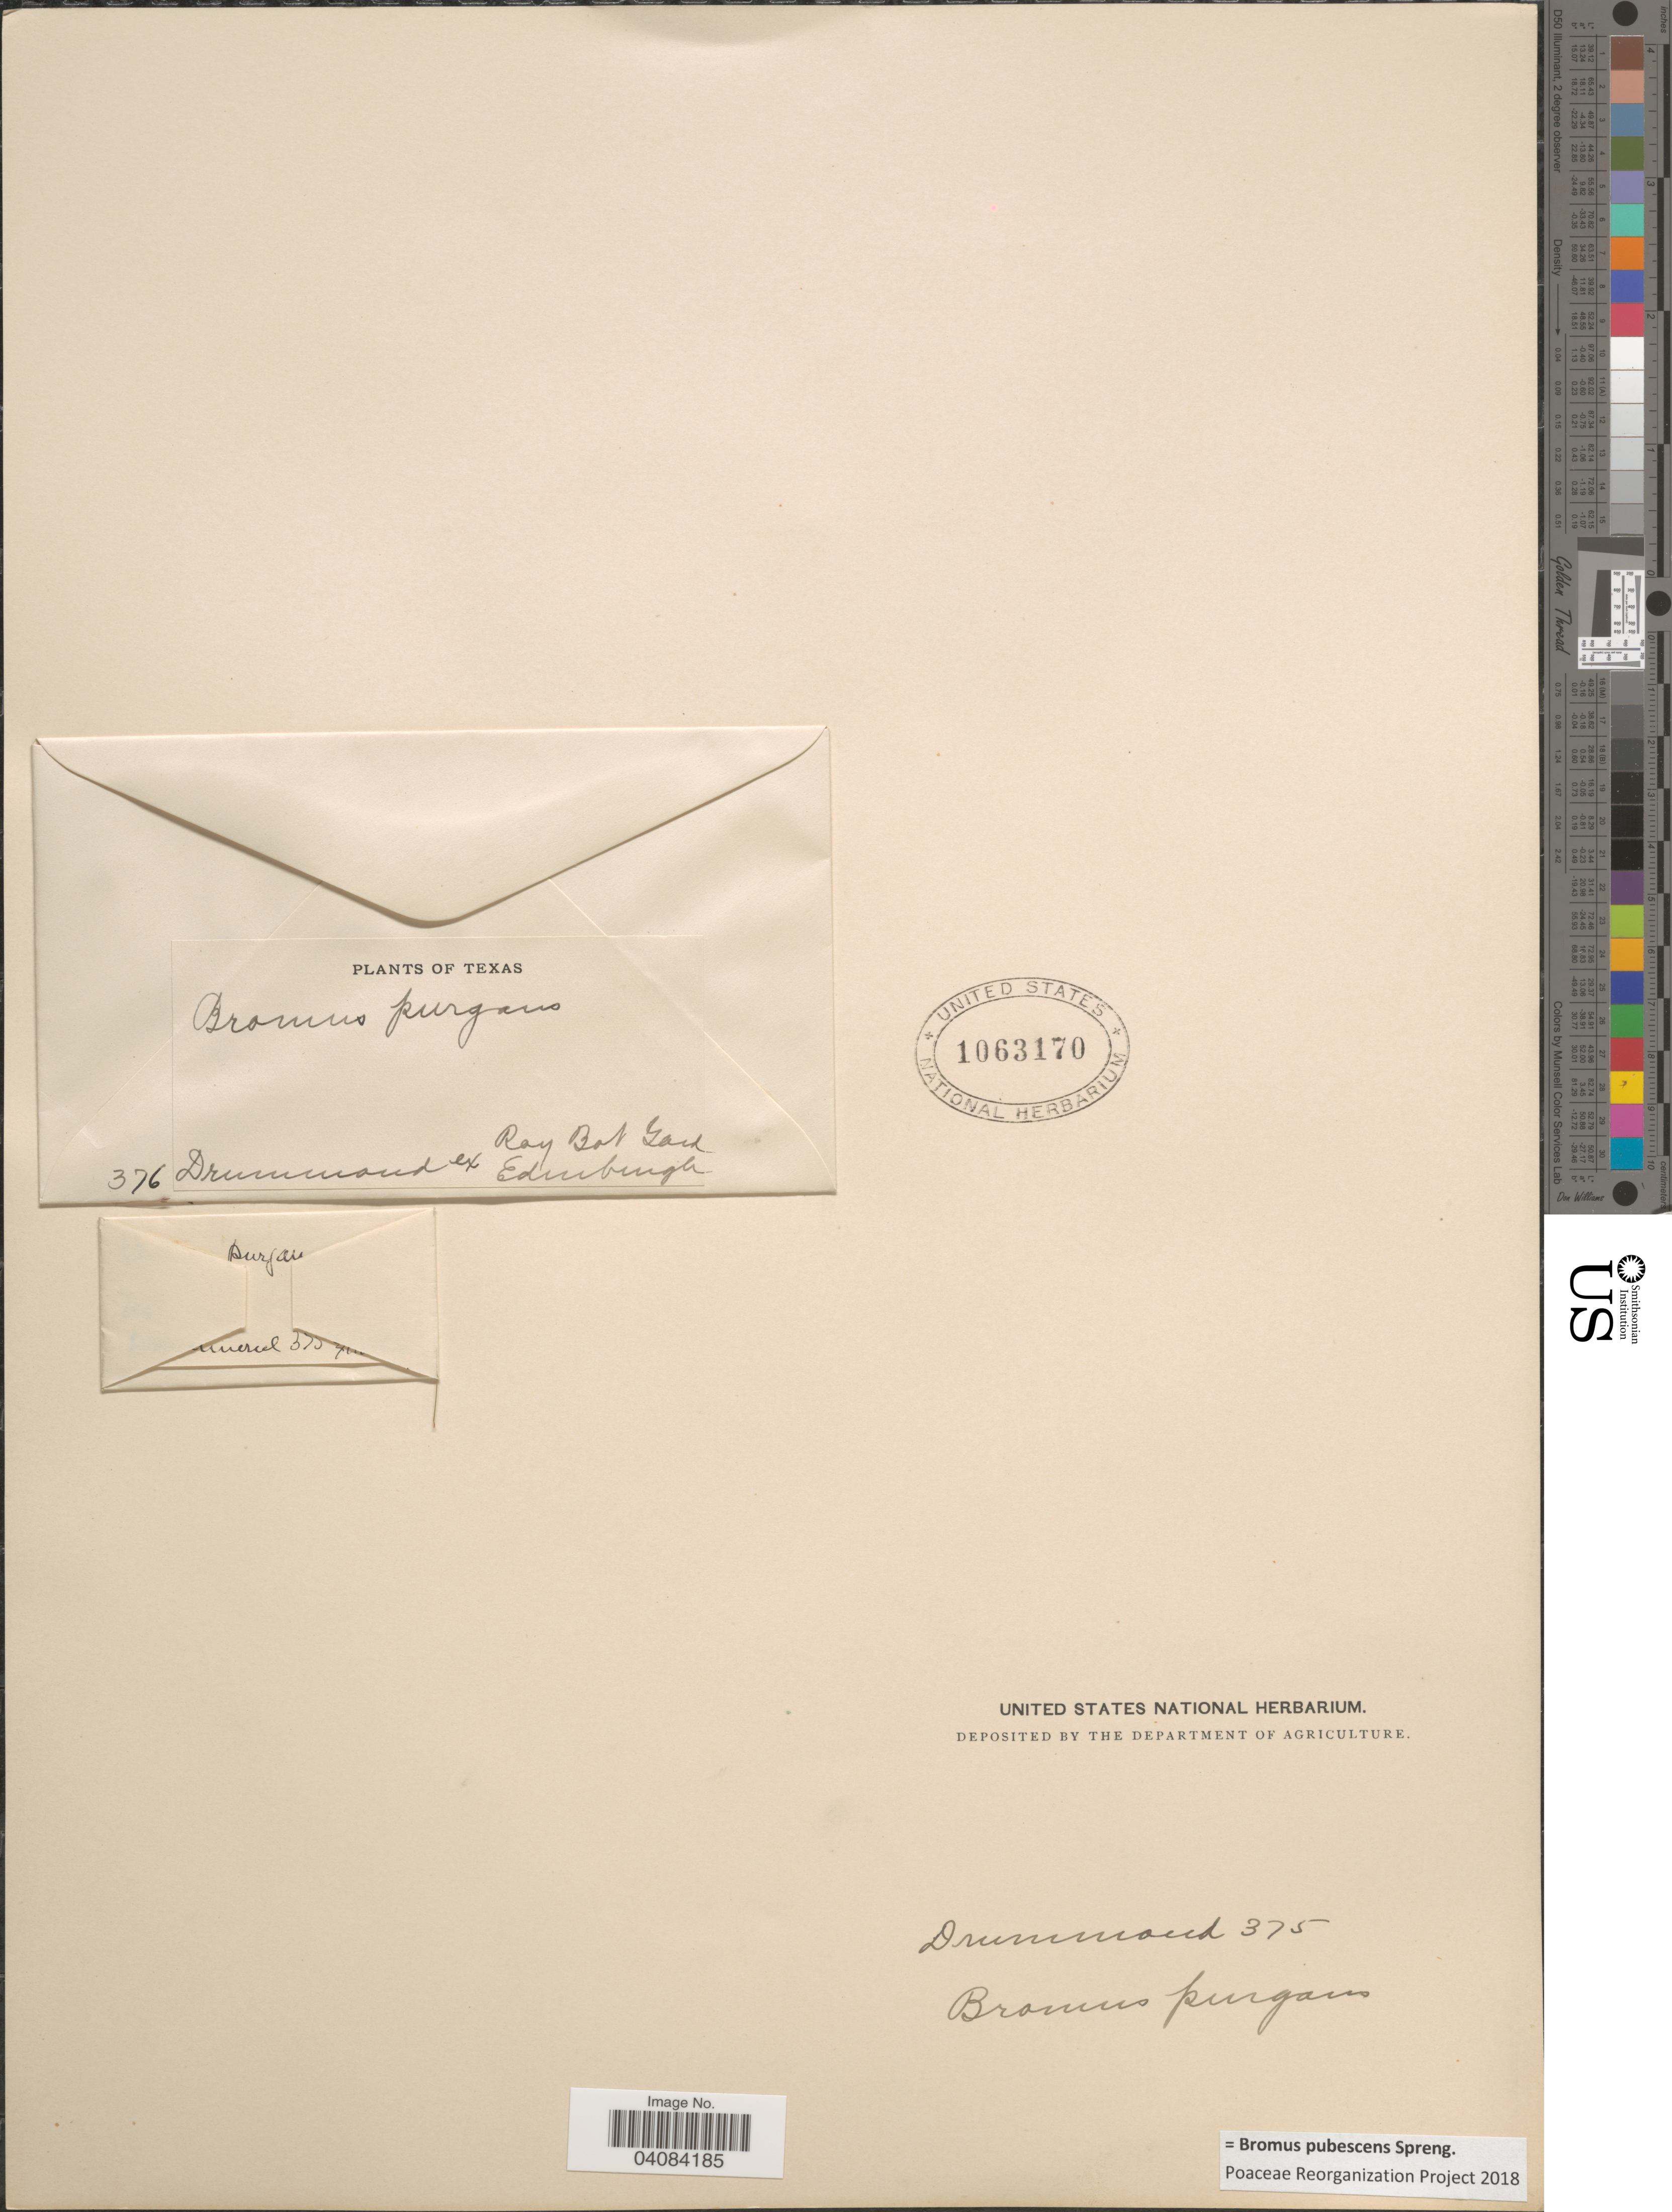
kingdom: Plantae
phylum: Tracheophyta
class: Liliopsida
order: Poales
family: Poaceae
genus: Bromus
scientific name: Bromus pubescens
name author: Muhl. ex Willd.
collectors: -. Drummond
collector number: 376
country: United States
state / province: Texas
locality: Roy Bot. Gard. Edinburgh. [unsure placement]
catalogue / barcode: US 1063170-2